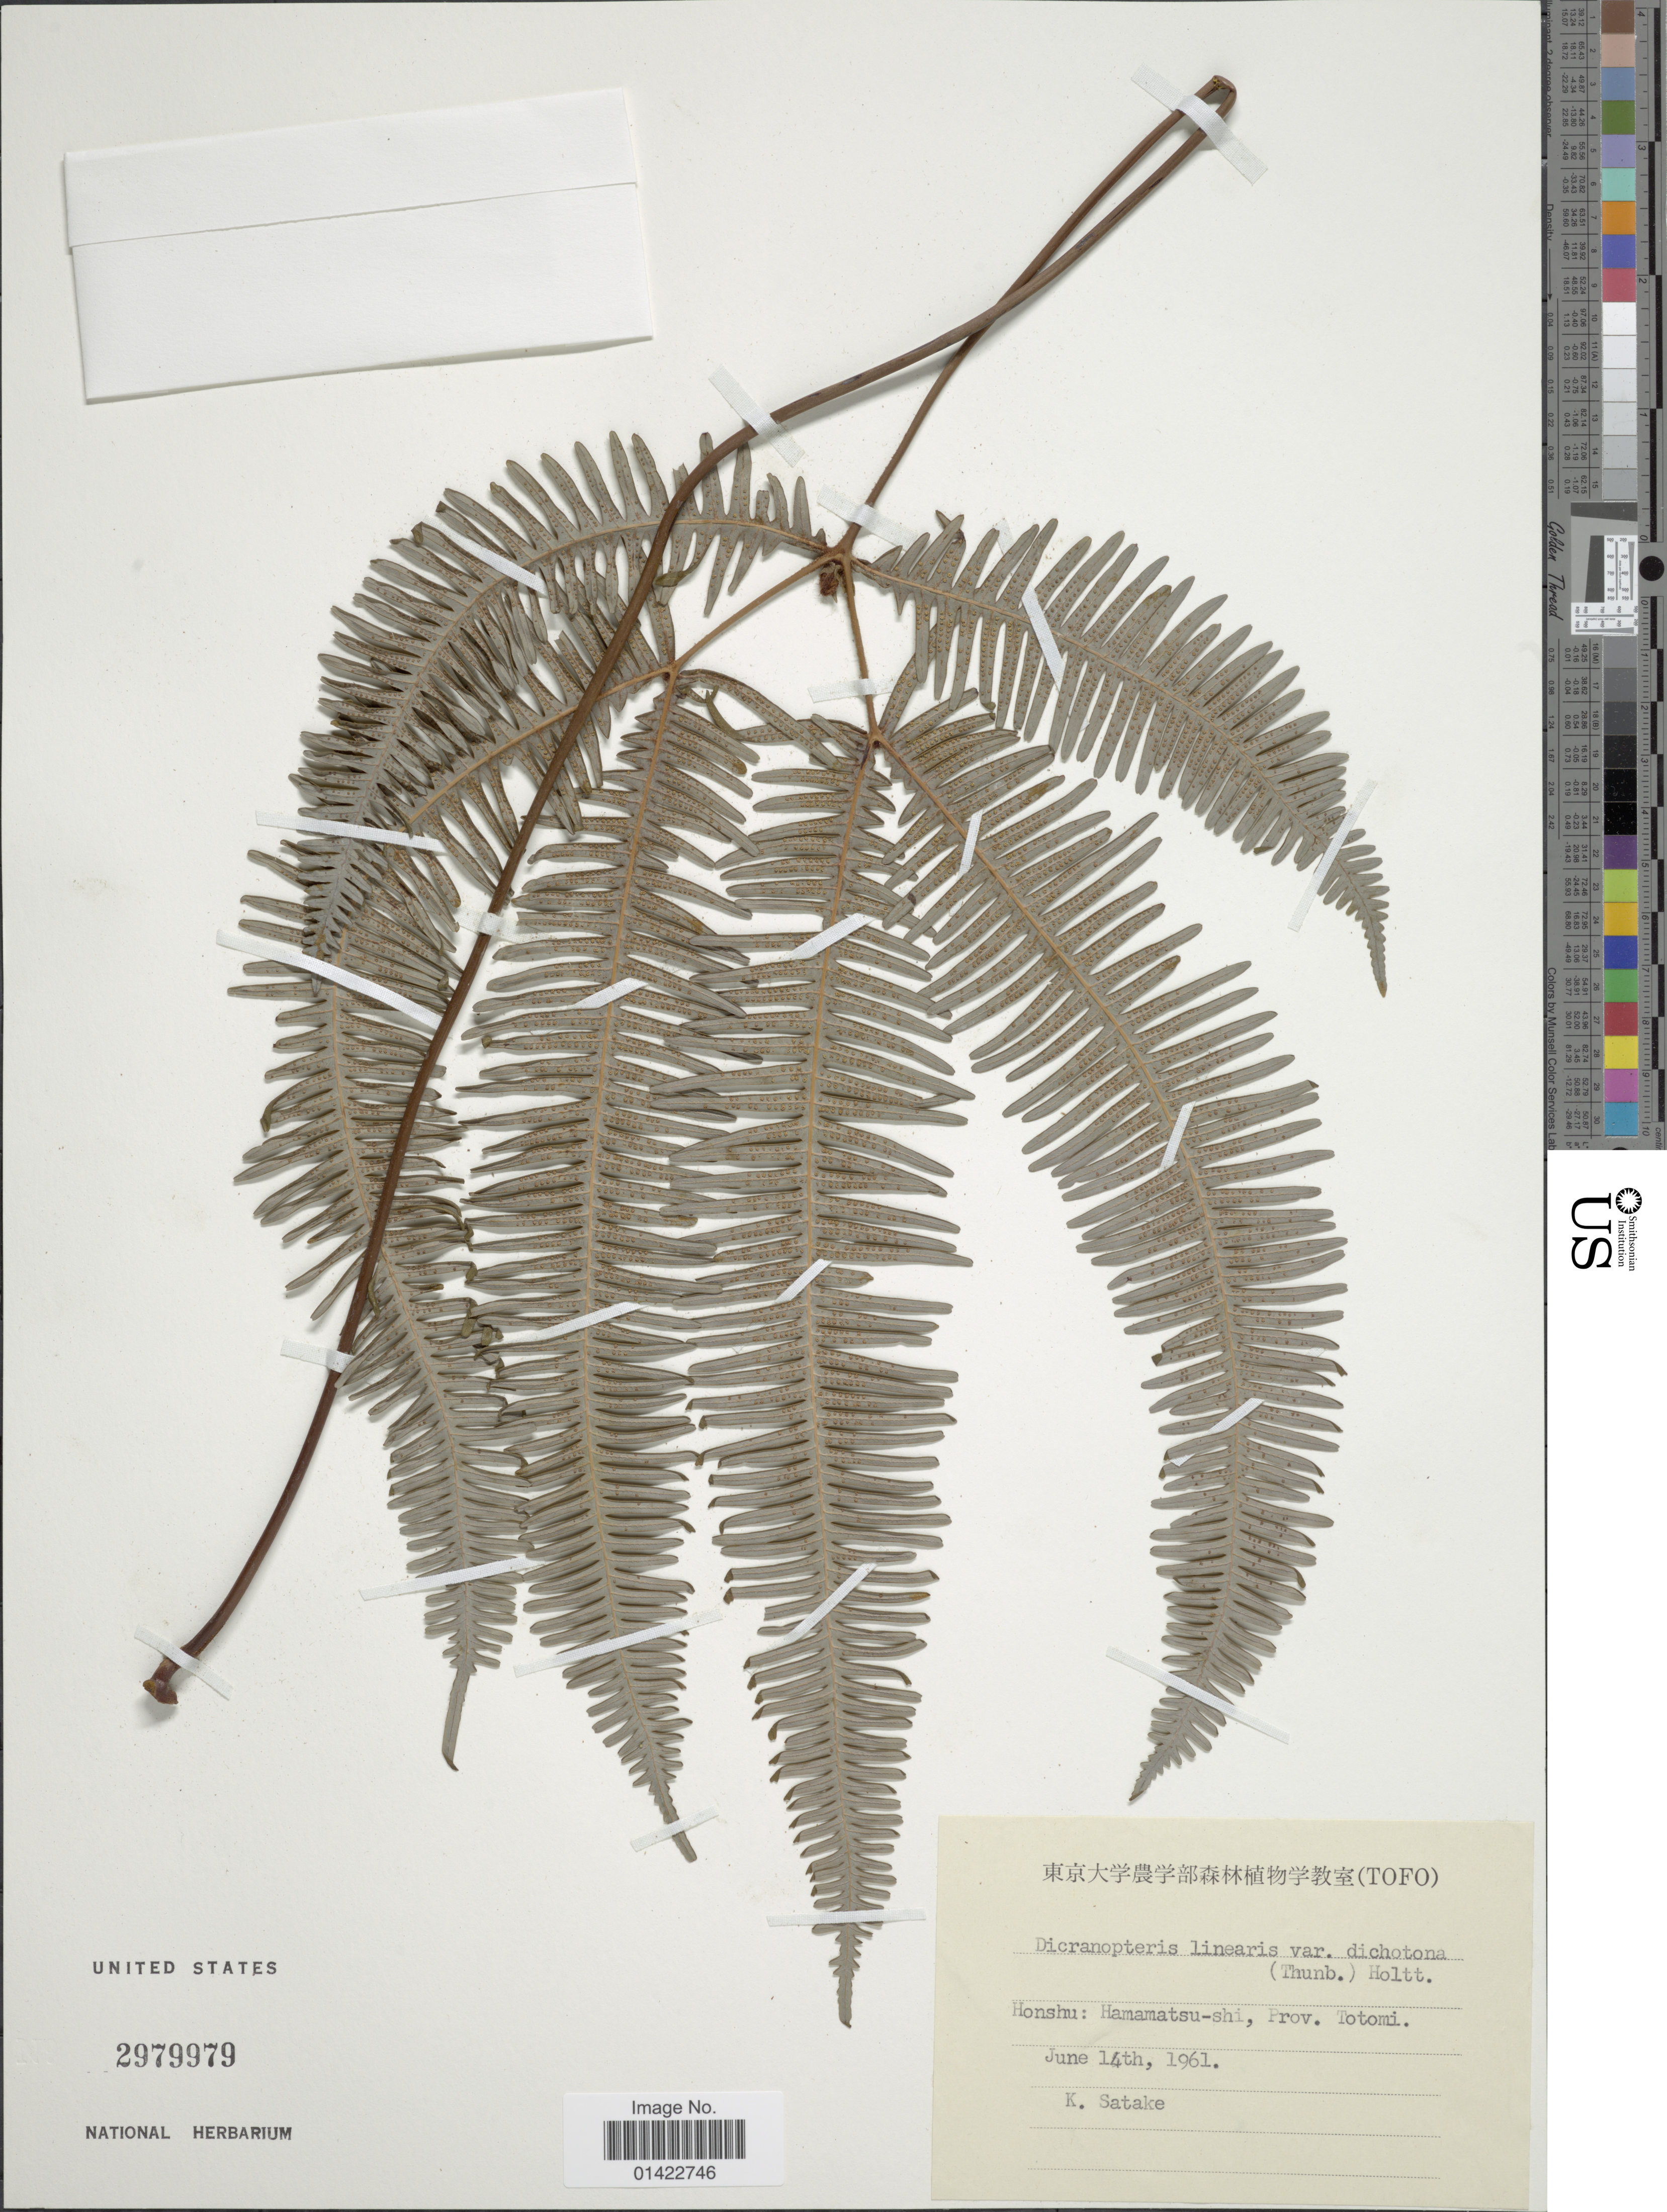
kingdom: Plantae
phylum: Tracheophyta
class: Polypodiopsida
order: Gleicheniales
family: Gleicheniaceae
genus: Sticherus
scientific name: Sticherus dichotomus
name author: (L.) Copel.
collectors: K. Satake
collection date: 1961-06-14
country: Japan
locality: Honshu. Hamamatsu-shi, Prov. Totomi.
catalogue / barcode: US 2979979